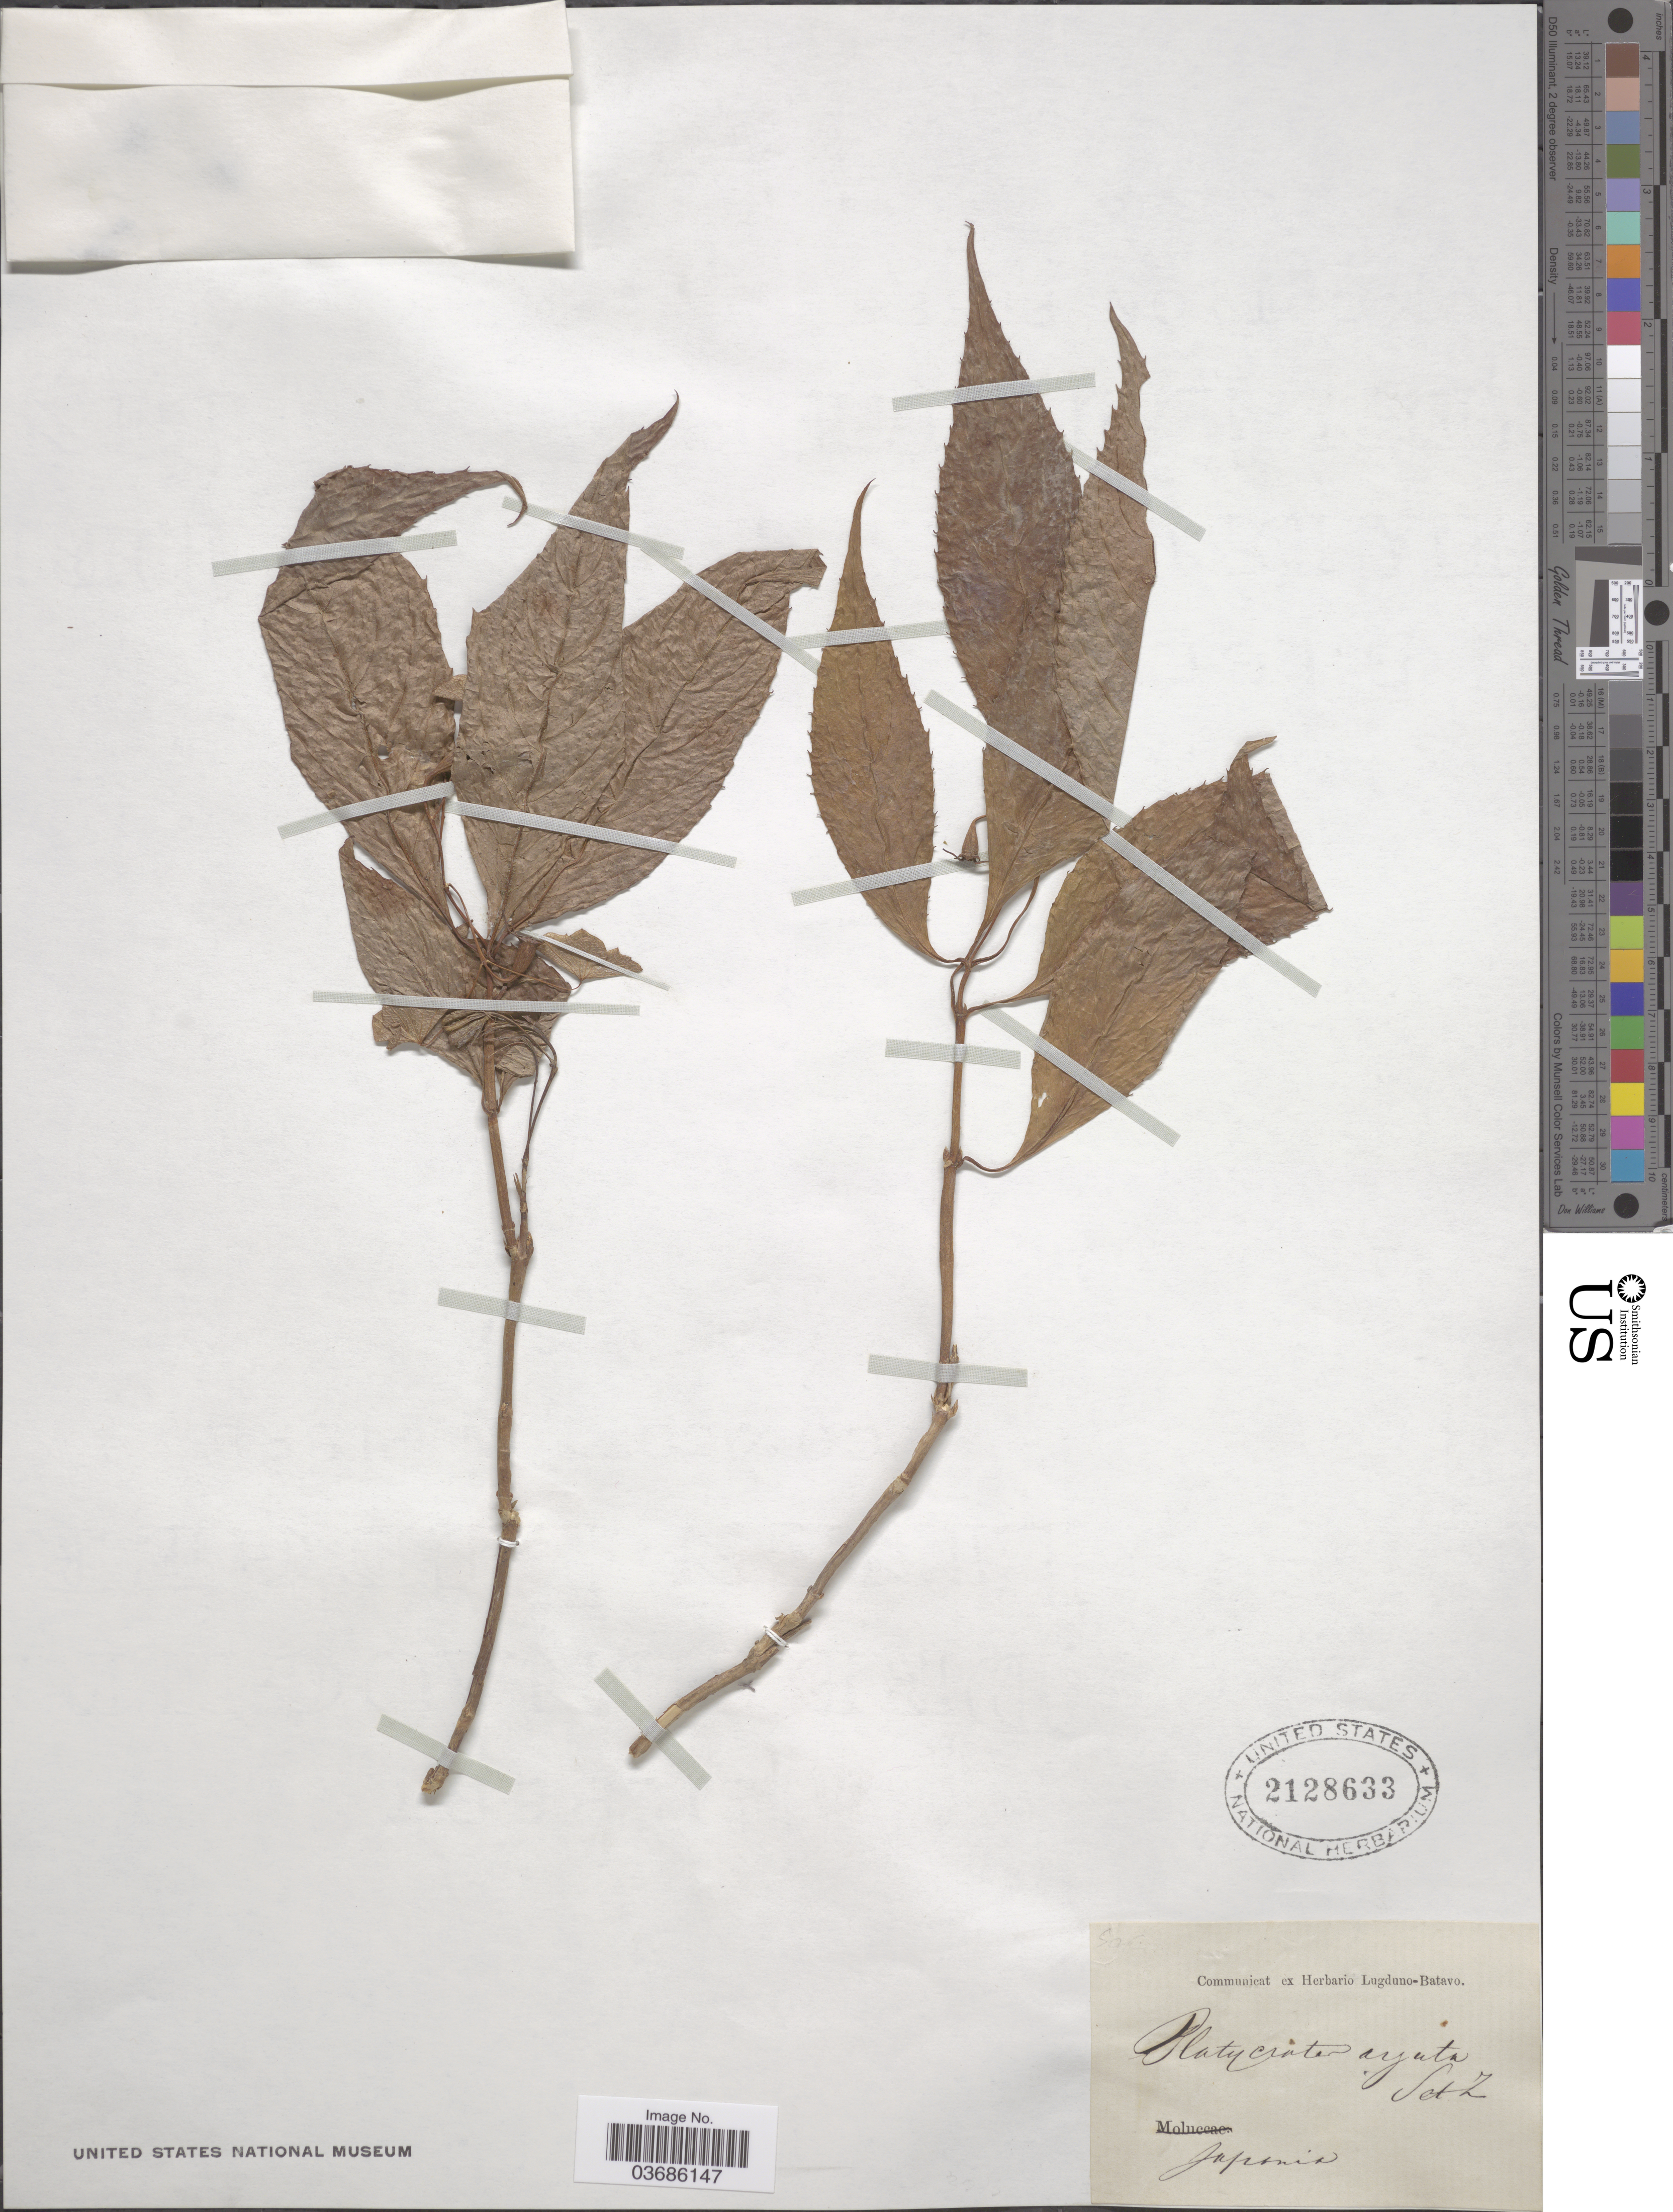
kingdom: Plantae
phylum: Tracheophyta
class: Magnoliopsida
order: Cornales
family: Hydrangeaceae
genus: Hydrangea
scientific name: Hydrangea platyarguta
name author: Y. De Smet & C. Granados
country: Japan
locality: Japonia.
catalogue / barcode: US 2128633